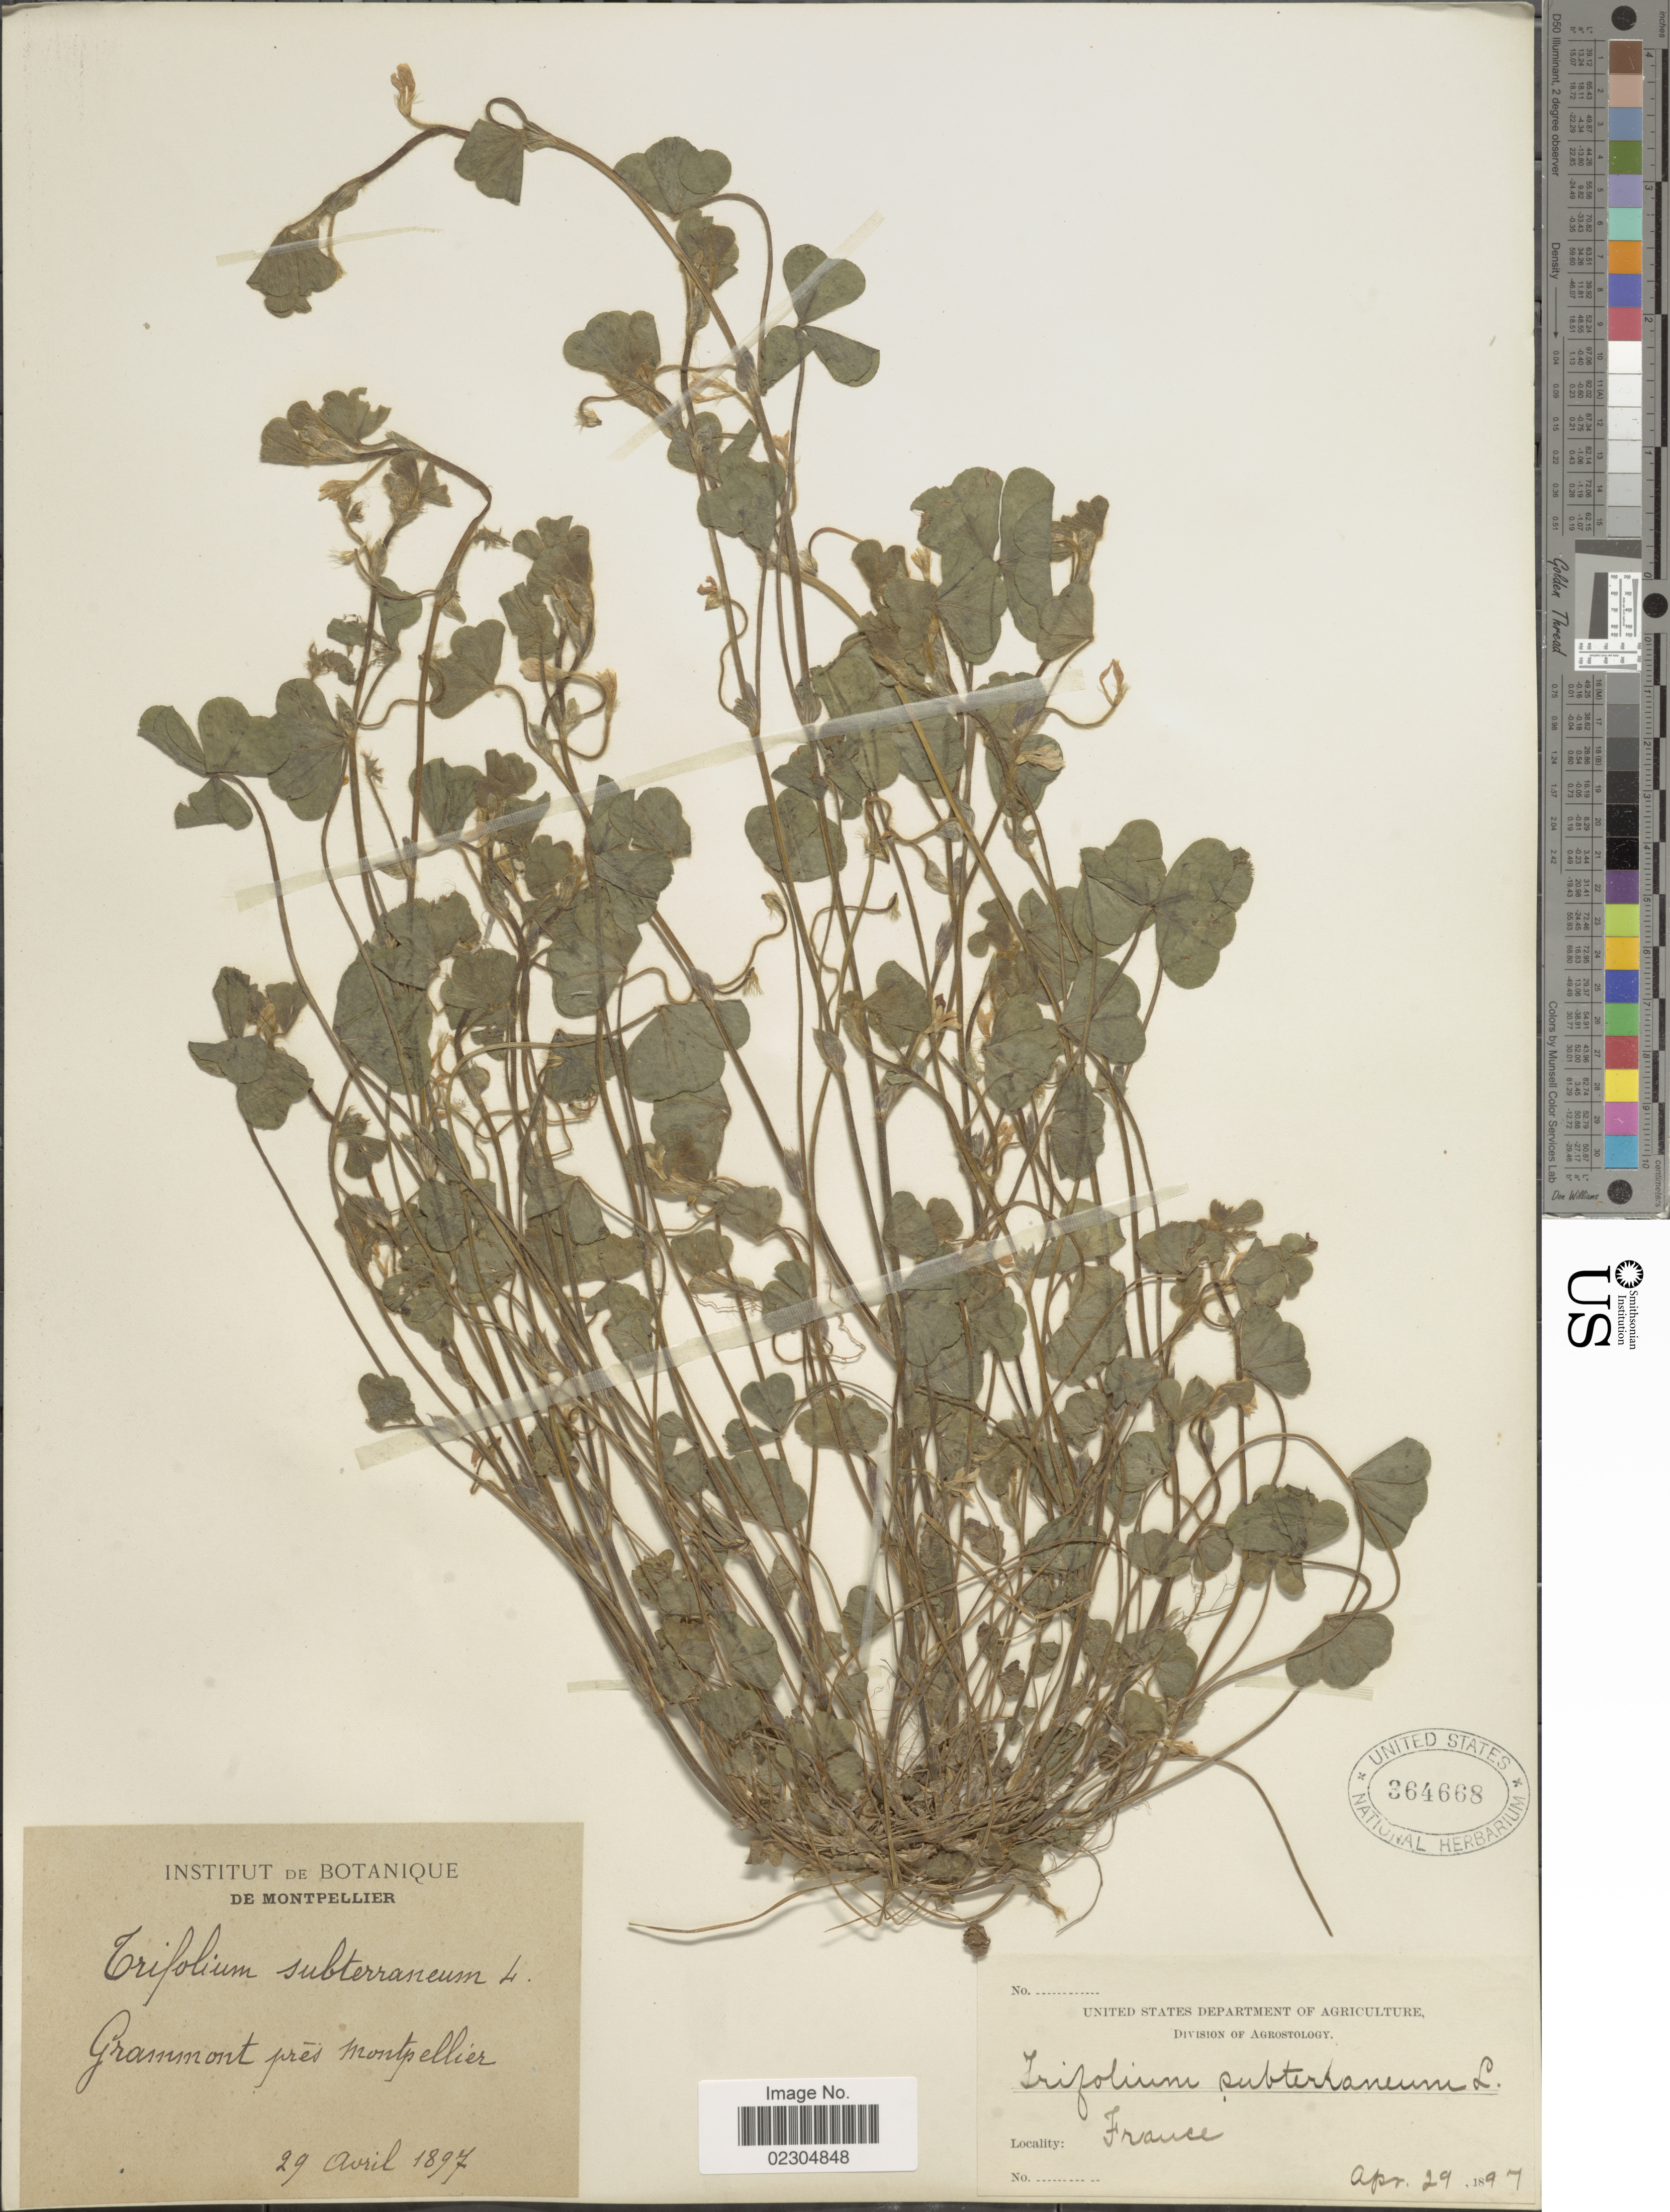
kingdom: Plantae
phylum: Tracheophyta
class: Magnoliopsida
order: Fabales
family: Fabaceae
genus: Trifolium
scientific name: Trifolium subterraneum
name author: L.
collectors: Institut de Botanique (Montpellier)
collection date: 1897-04-29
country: France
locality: Granmont pres montpellier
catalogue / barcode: US 364668